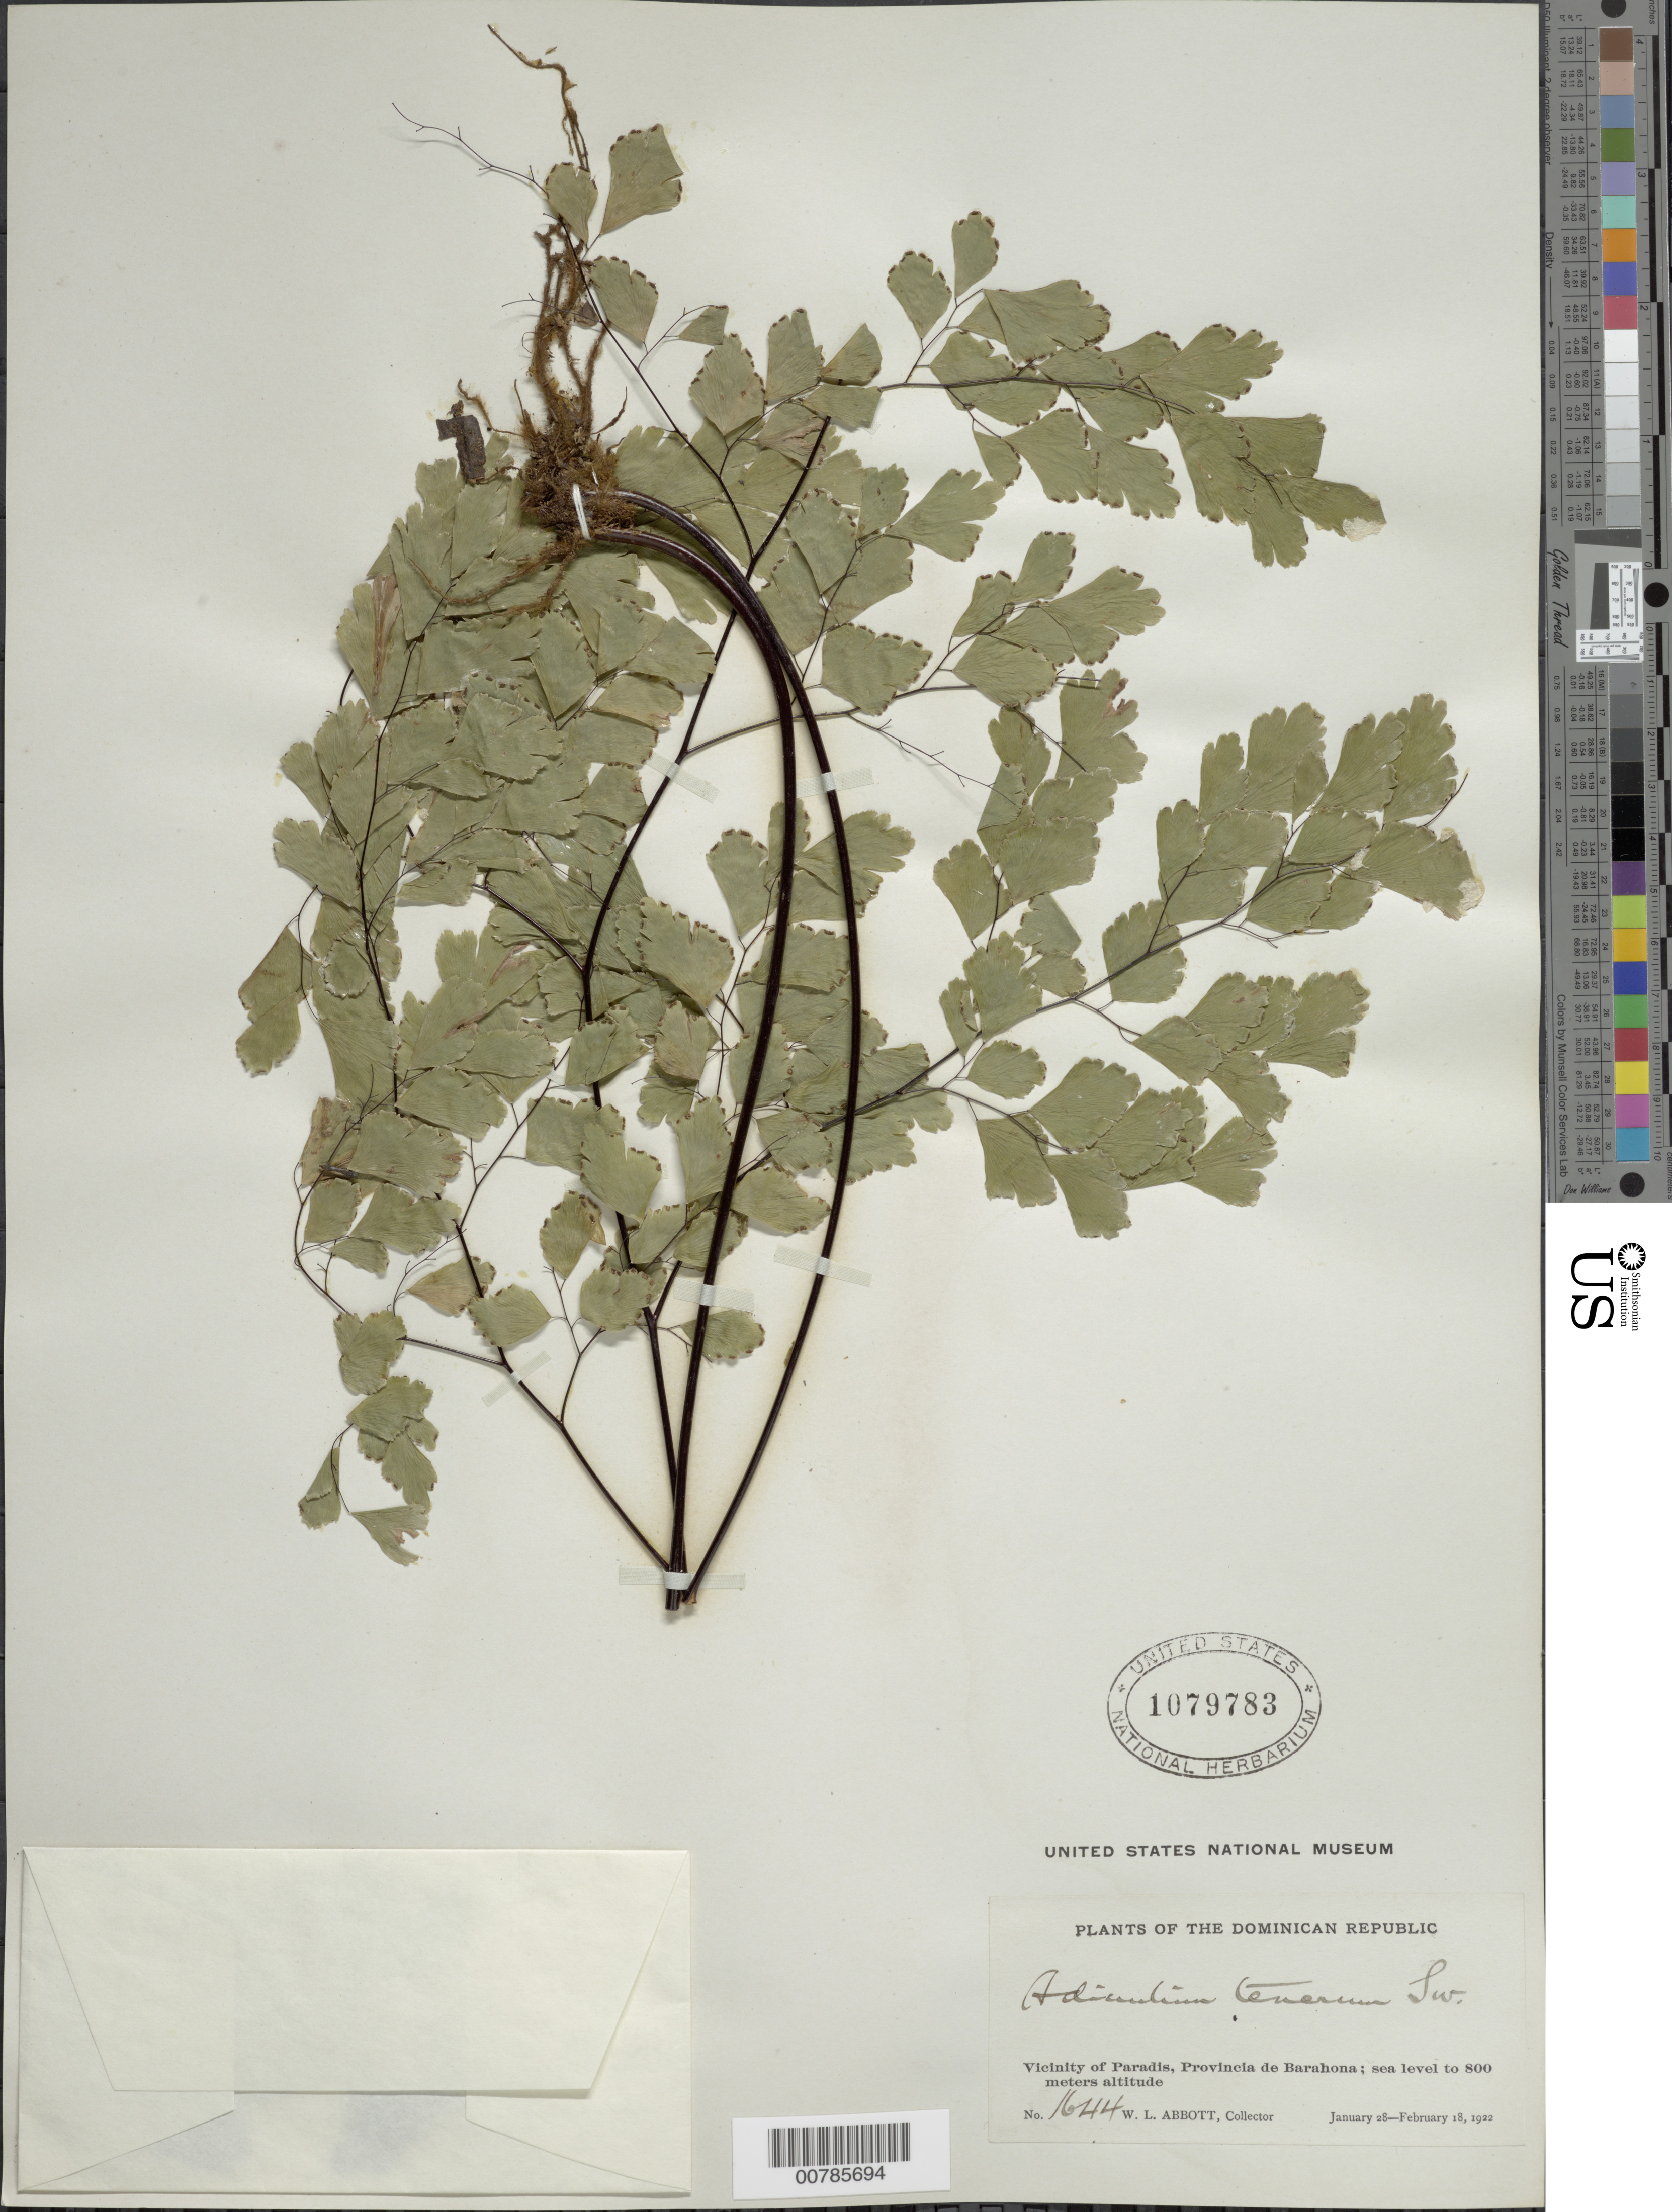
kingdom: Plantae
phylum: Tracheophyta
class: Polypodiopsida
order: Polypodiales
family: Pteridaceae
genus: Adiantum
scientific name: Adiantum tenerum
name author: Sw.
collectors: W. L. Abbott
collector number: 1644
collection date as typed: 28 Feb 1922 18 Feb 1922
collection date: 1922-02-18/1922-02-28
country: Dominican Republic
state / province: Barahona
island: Hispaniola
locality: Paradis, vicinity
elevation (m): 0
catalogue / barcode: US 1079783